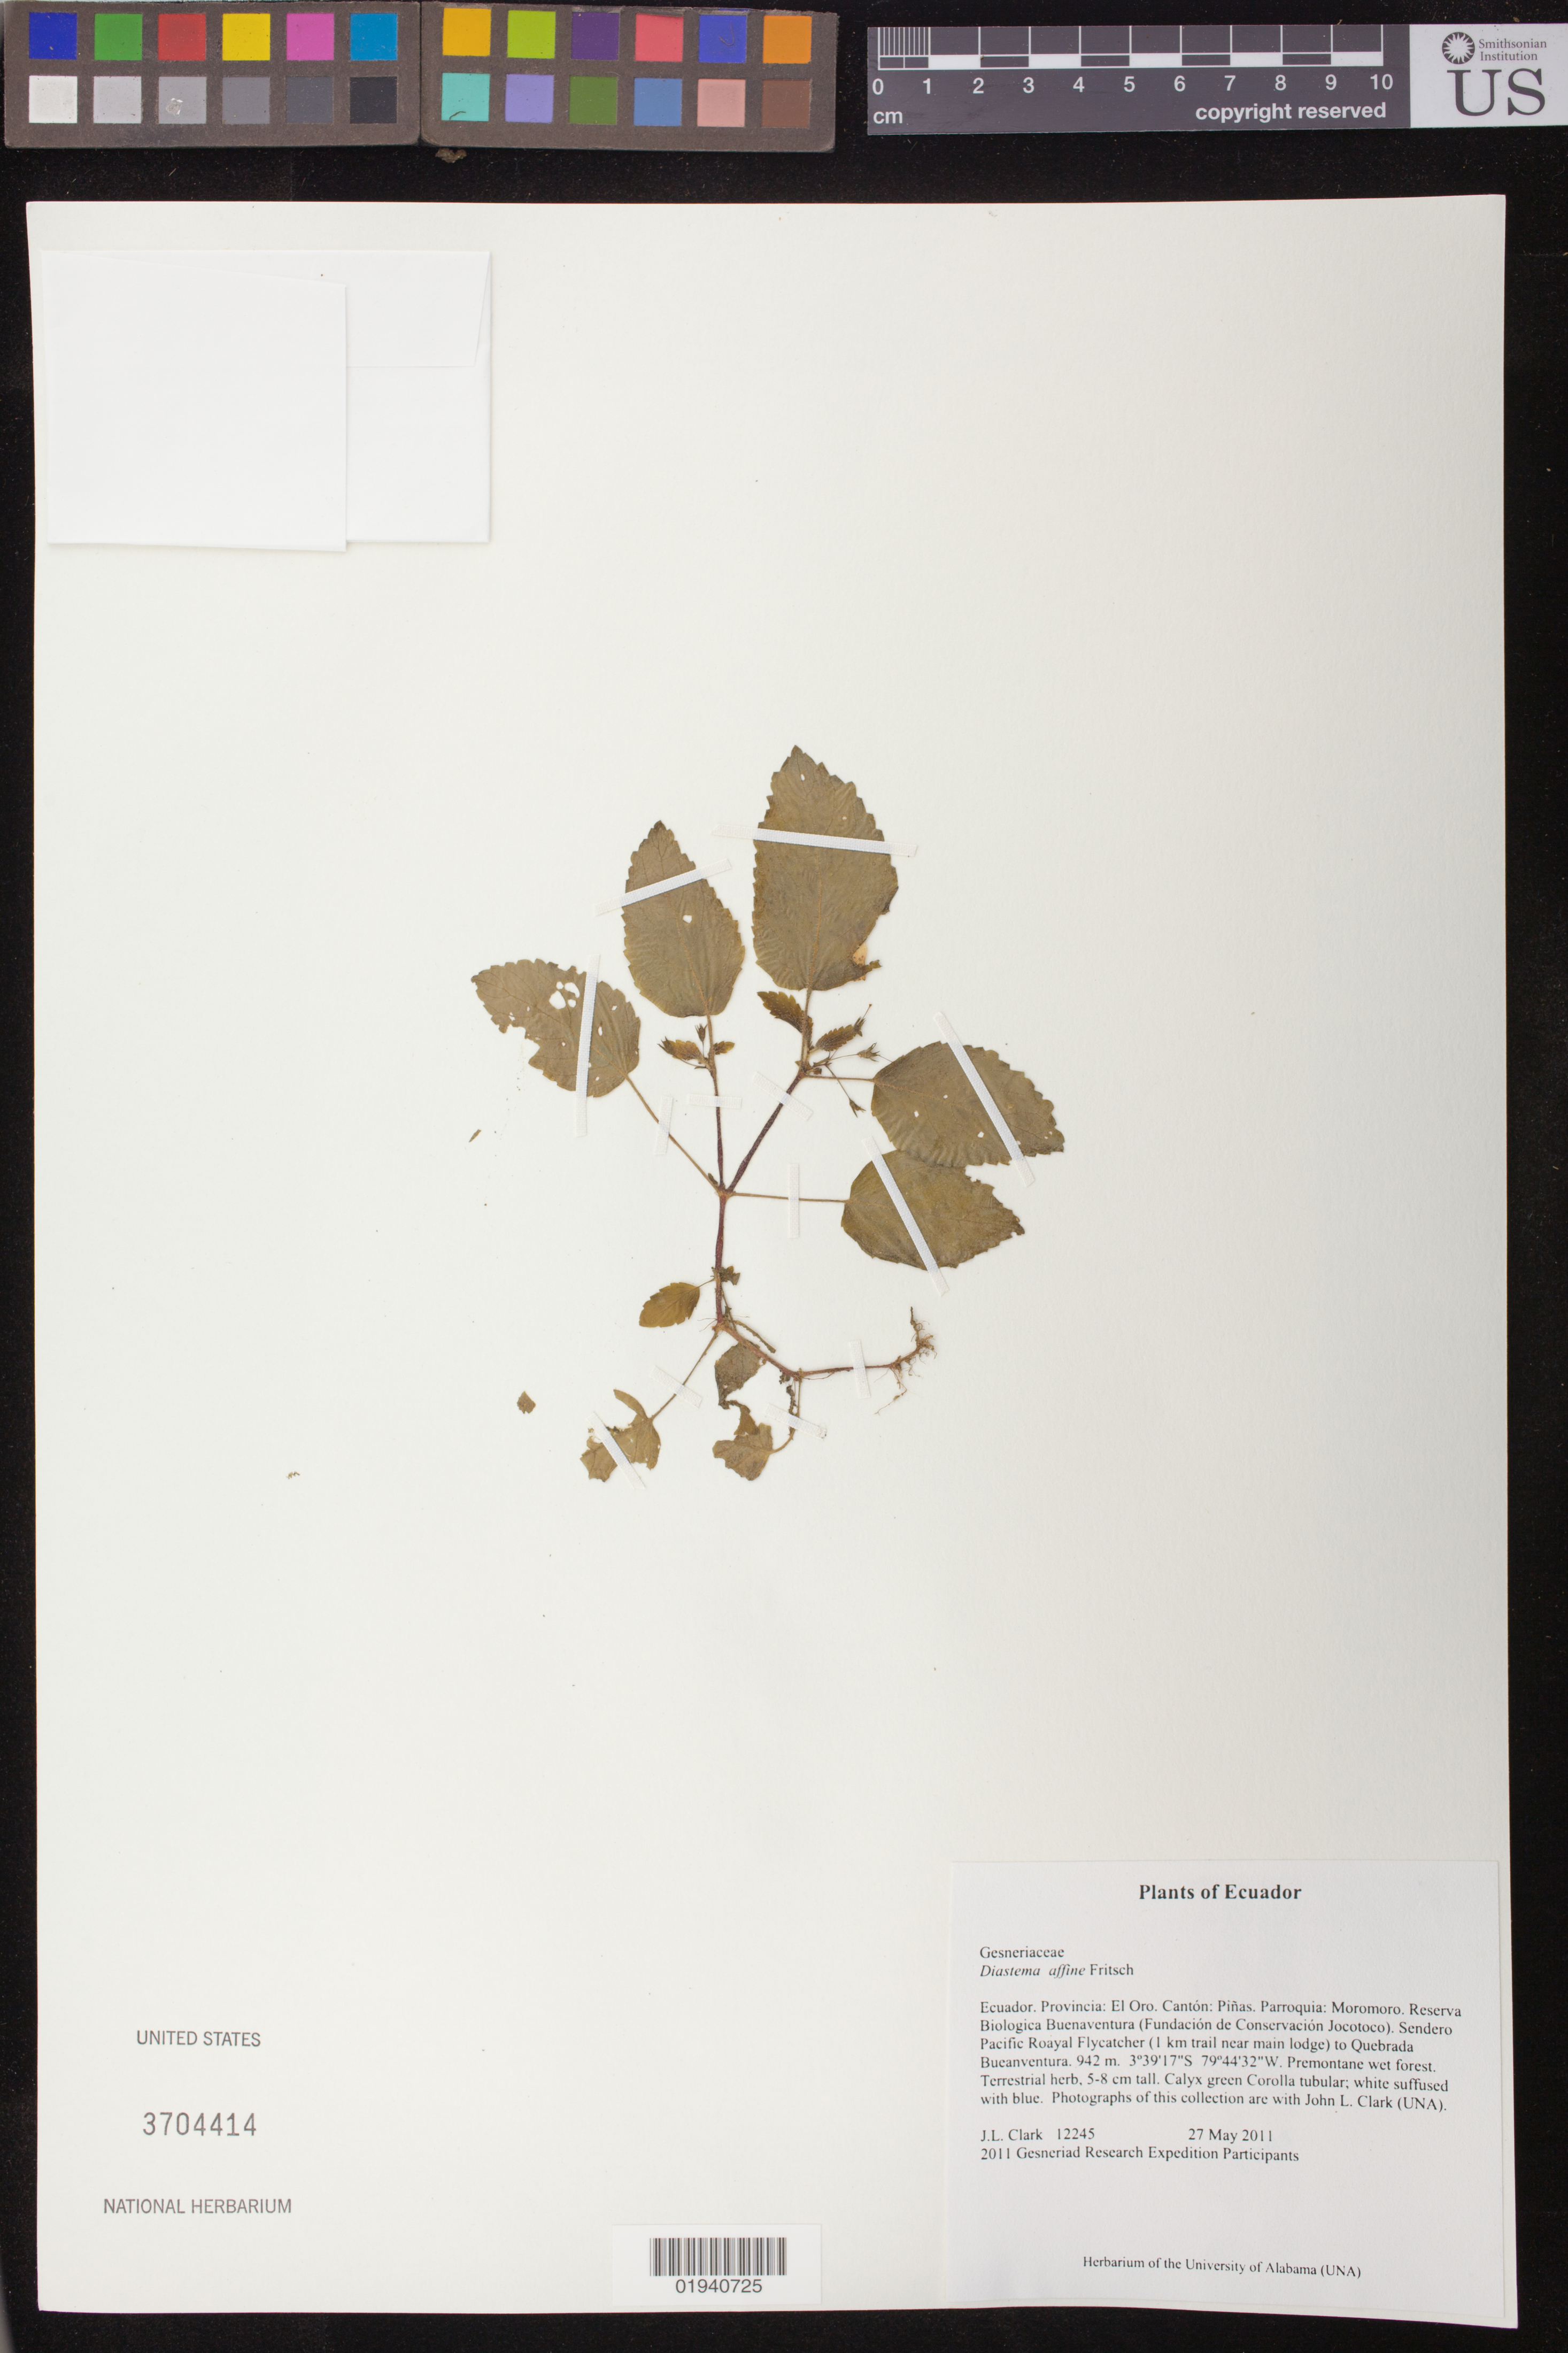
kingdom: Plantae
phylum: Tracheophyta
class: Magnoliopsida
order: Lamiales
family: Gesneriaceae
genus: Diastema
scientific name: Diastema affine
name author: Fritsch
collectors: J. L. Clark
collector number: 12245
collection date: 2011-05-27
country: Ecuador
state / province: El Oro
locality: Canton: Pinas, Parroquia, Moromoro, Reserva Biologica Buenaventura (Fundacion de Conservacion Jocotoco). Sendero Pacific Roayal Flycatcher (1 km trail near main lodge) to Quebrada Bueanventura.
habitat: Premontane wet forest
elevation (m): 942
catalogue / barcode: US 3704414